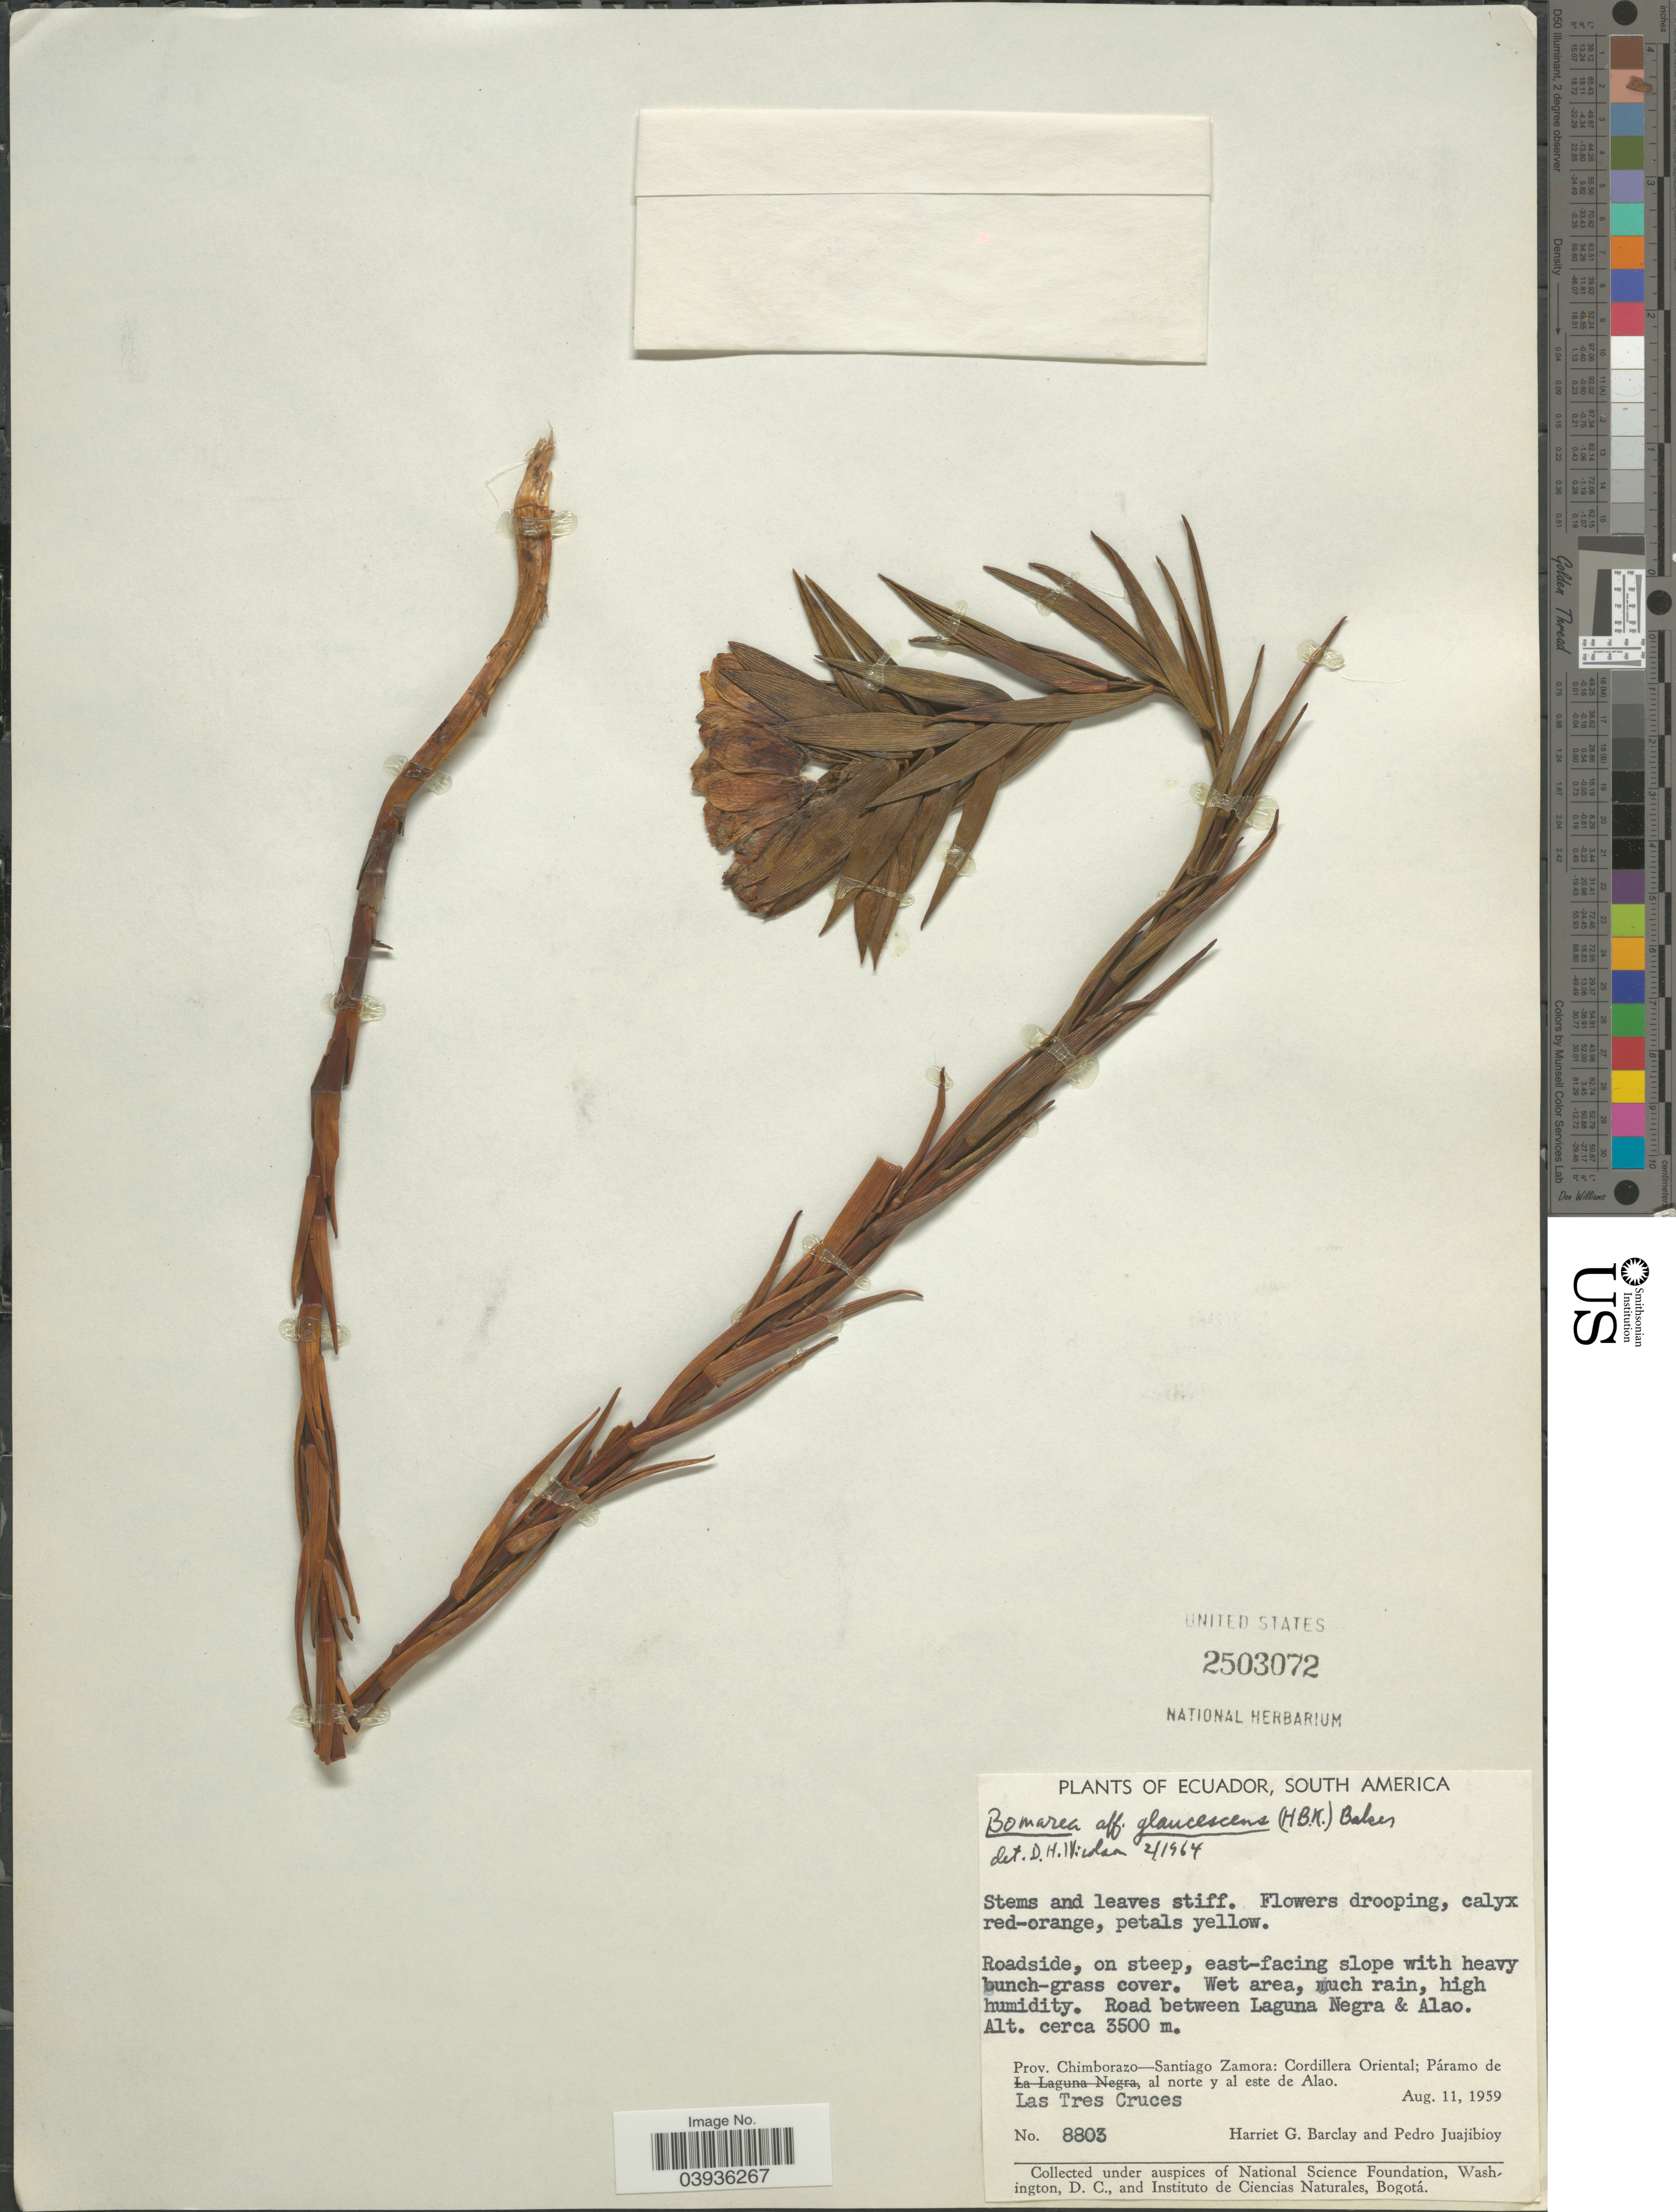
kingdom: Plantae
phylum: Tracheophyta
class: Liliopsida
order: Liliales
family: Alstroemeriaceae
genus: Bomarea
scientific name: Bomarea glaucescens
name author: (Kunth) Baker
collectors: H. G. Barclay & P. Juajibioy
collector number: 8803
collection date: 1959-08-11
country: Ecuador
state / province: Chimborazo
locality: Road between Laguna Negra & Alao. Prov. Chimborazo-Santiago Zamora: Cordillera Oriental; Páramo al norte y el este de Alao. Las Tres Cruces.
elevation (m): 3500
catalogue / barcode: US 2503072